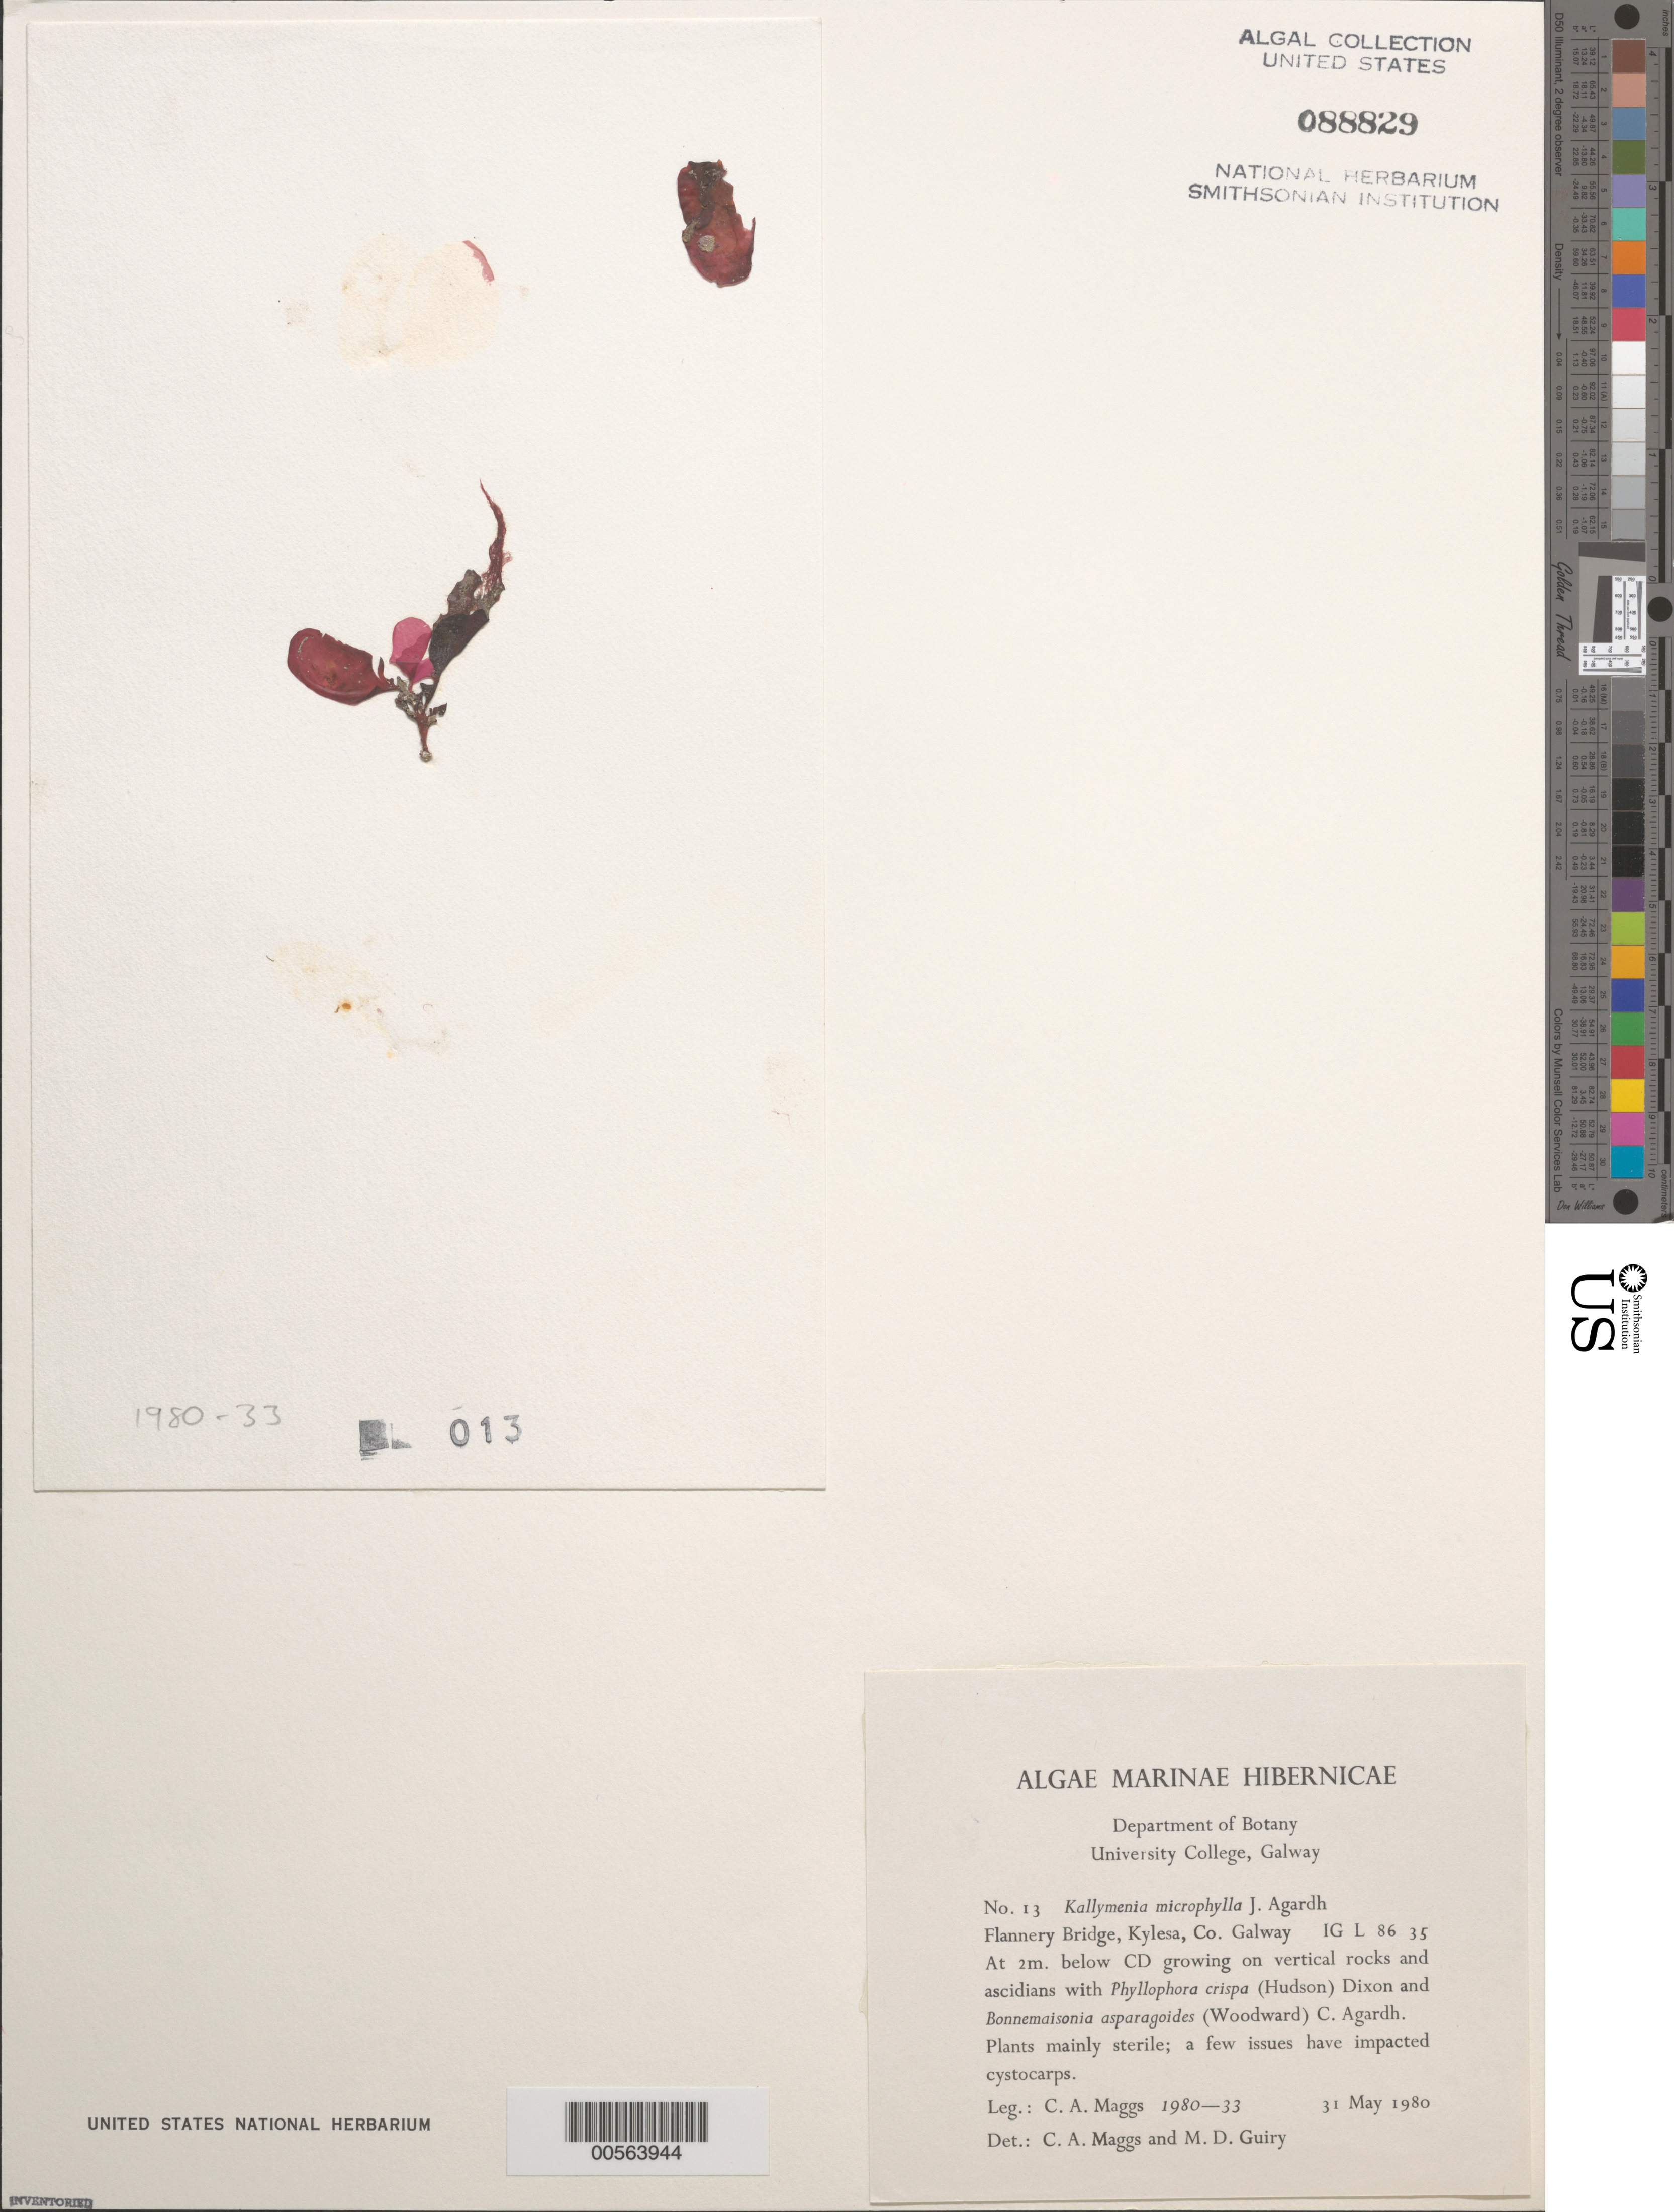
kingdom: Plantae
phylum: Rhodophyta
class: Florideophyceae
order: Gigartinales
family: Kallymeniaceae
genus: Meredithia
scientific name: Meredithia microphylla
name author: (J. Agardh) J. Agardh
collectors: C. Maggs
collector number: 1980-33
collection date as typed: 31 May 1980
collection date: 1980-05-31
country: Ireland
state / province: Connaught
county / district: Galway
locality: Flannery Bridge, Kylesa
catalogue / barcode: US 88829